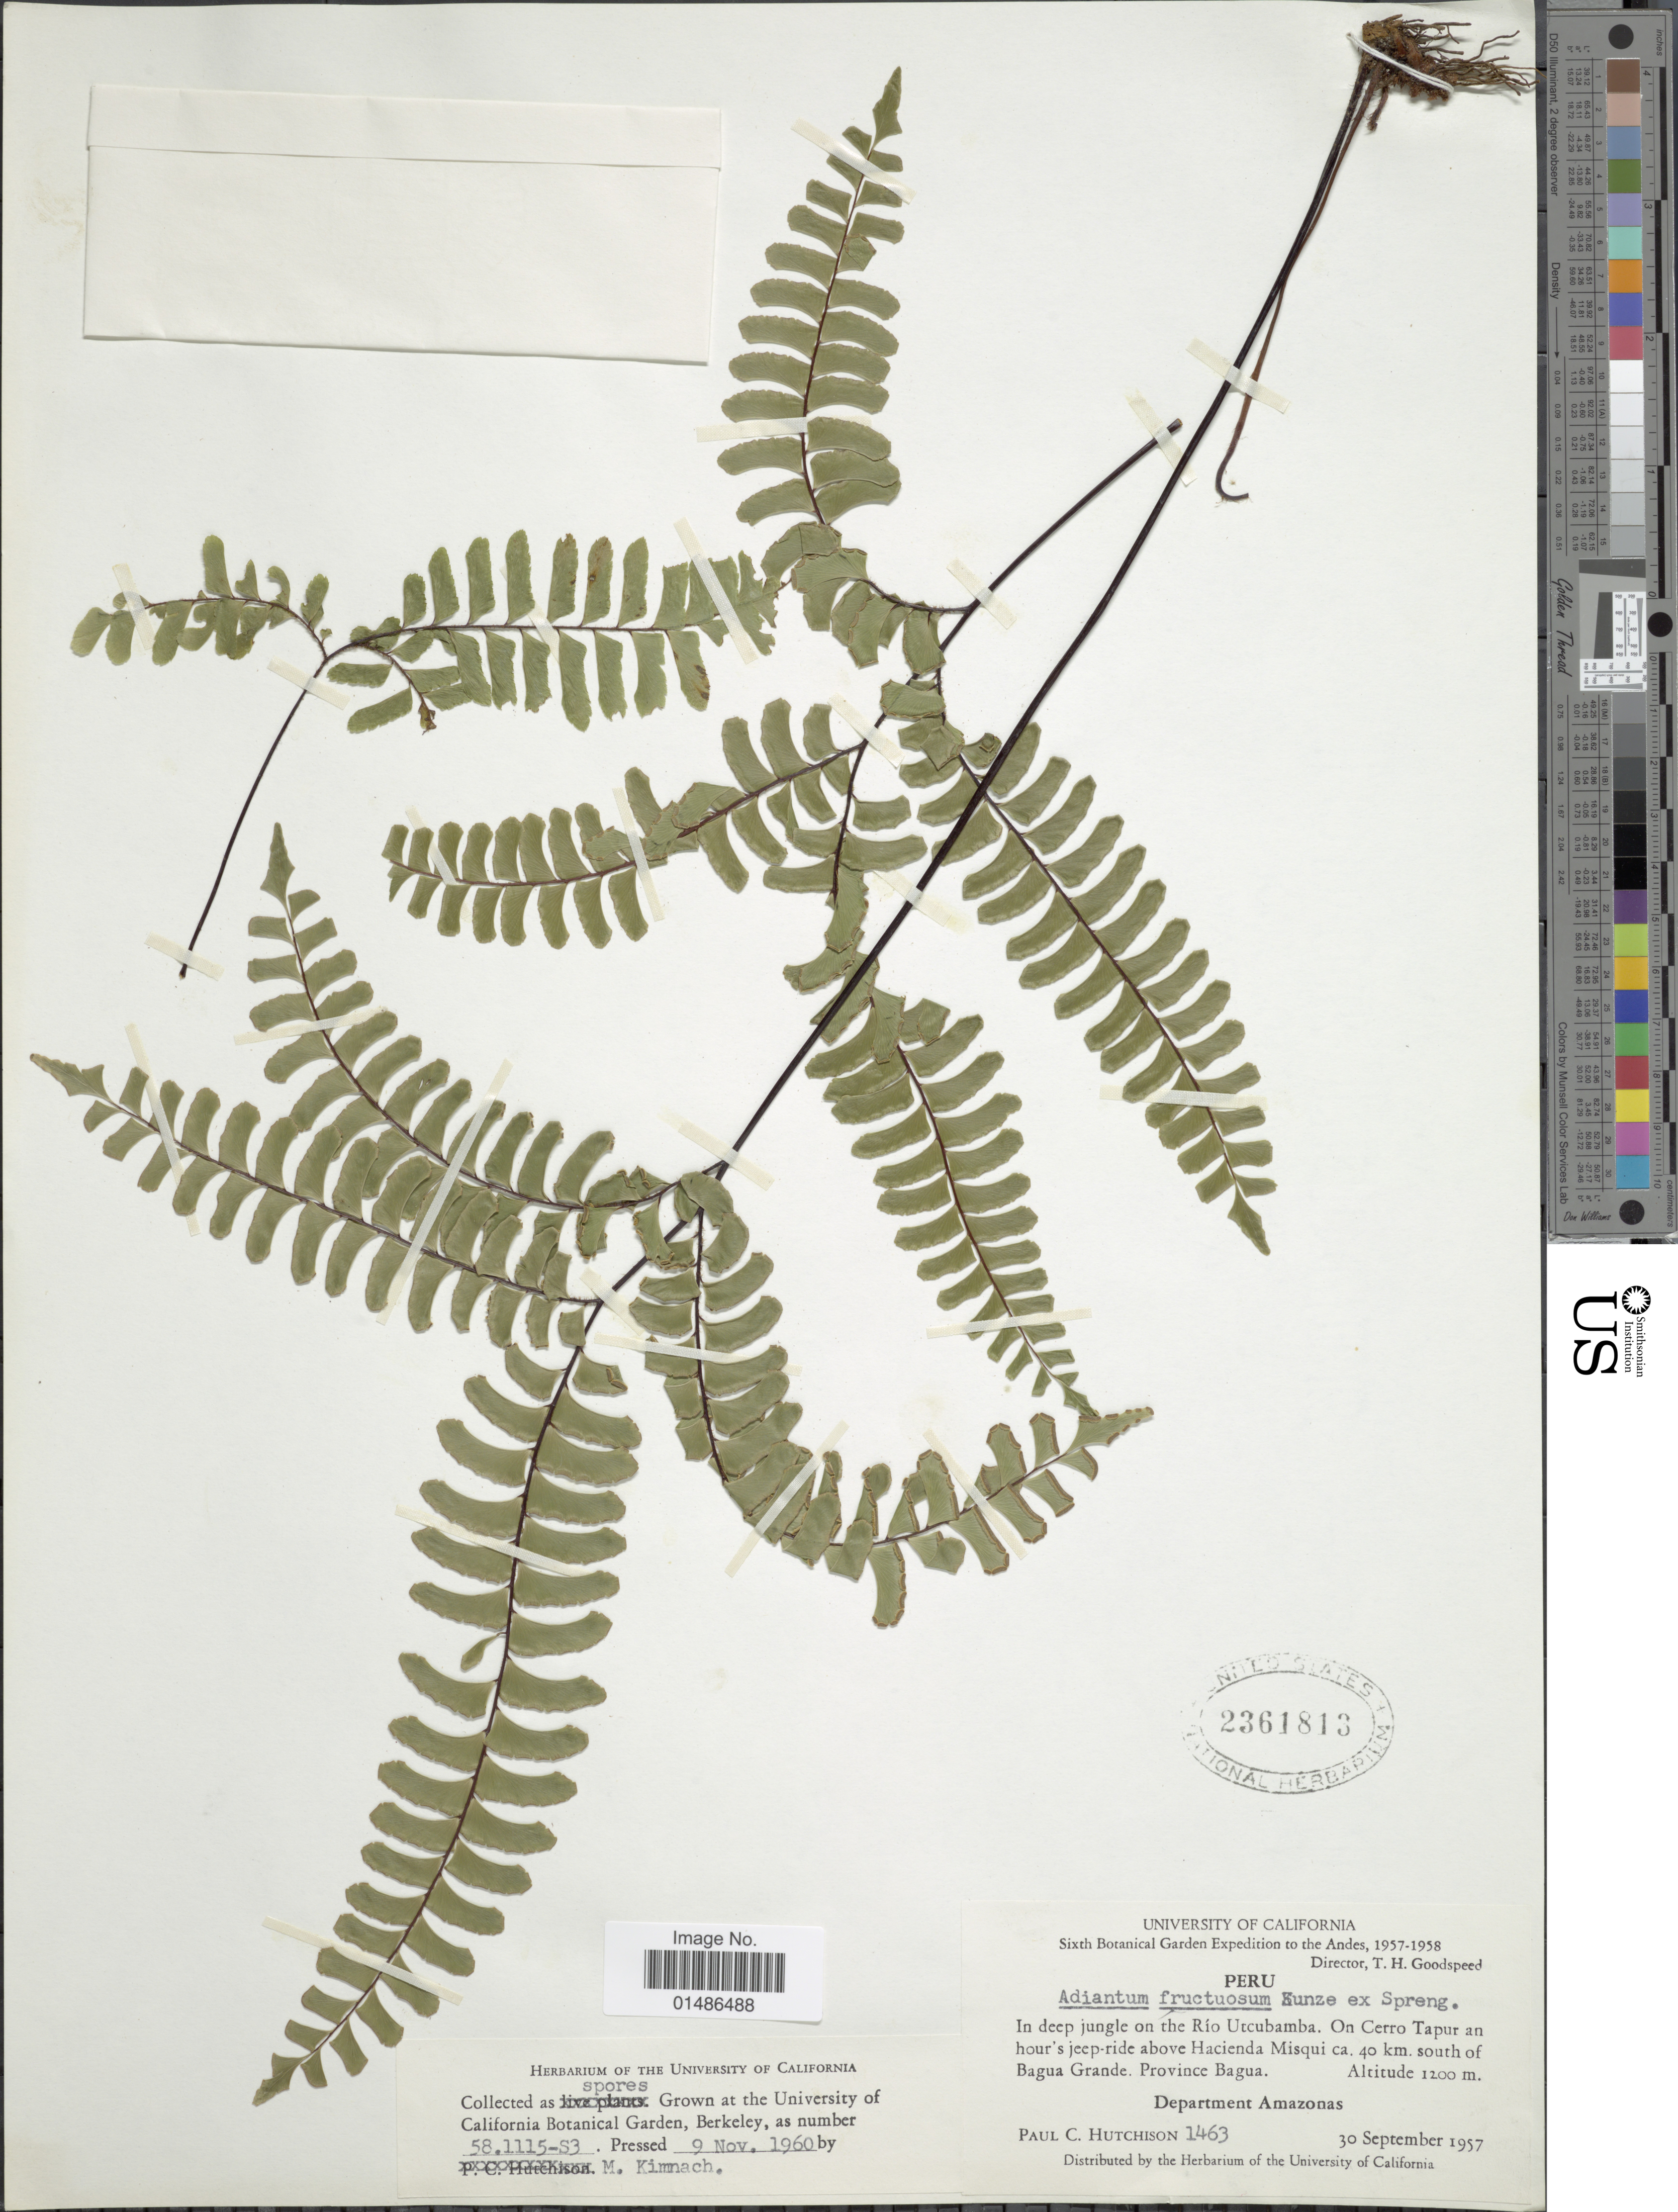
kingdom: Plantae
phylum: Tracheophyta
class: Polypodiopsida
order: Polypodiales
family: Pteridaceae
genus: Adiantum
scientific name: Adiantum fructuosum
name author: Poepp. ex Spreng.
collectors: P. C. Hutchison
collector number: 1463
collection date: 1957-09-30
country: Peru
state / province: Amazonas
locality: In deep jungle on the Río Utcubamba. On Cerro Tapur an hour's jeep-ride above Hacienda Misqui ca. 40 km. south of Bagua Grande. Province Bagua.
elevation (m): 1200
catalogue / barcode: US 2361813